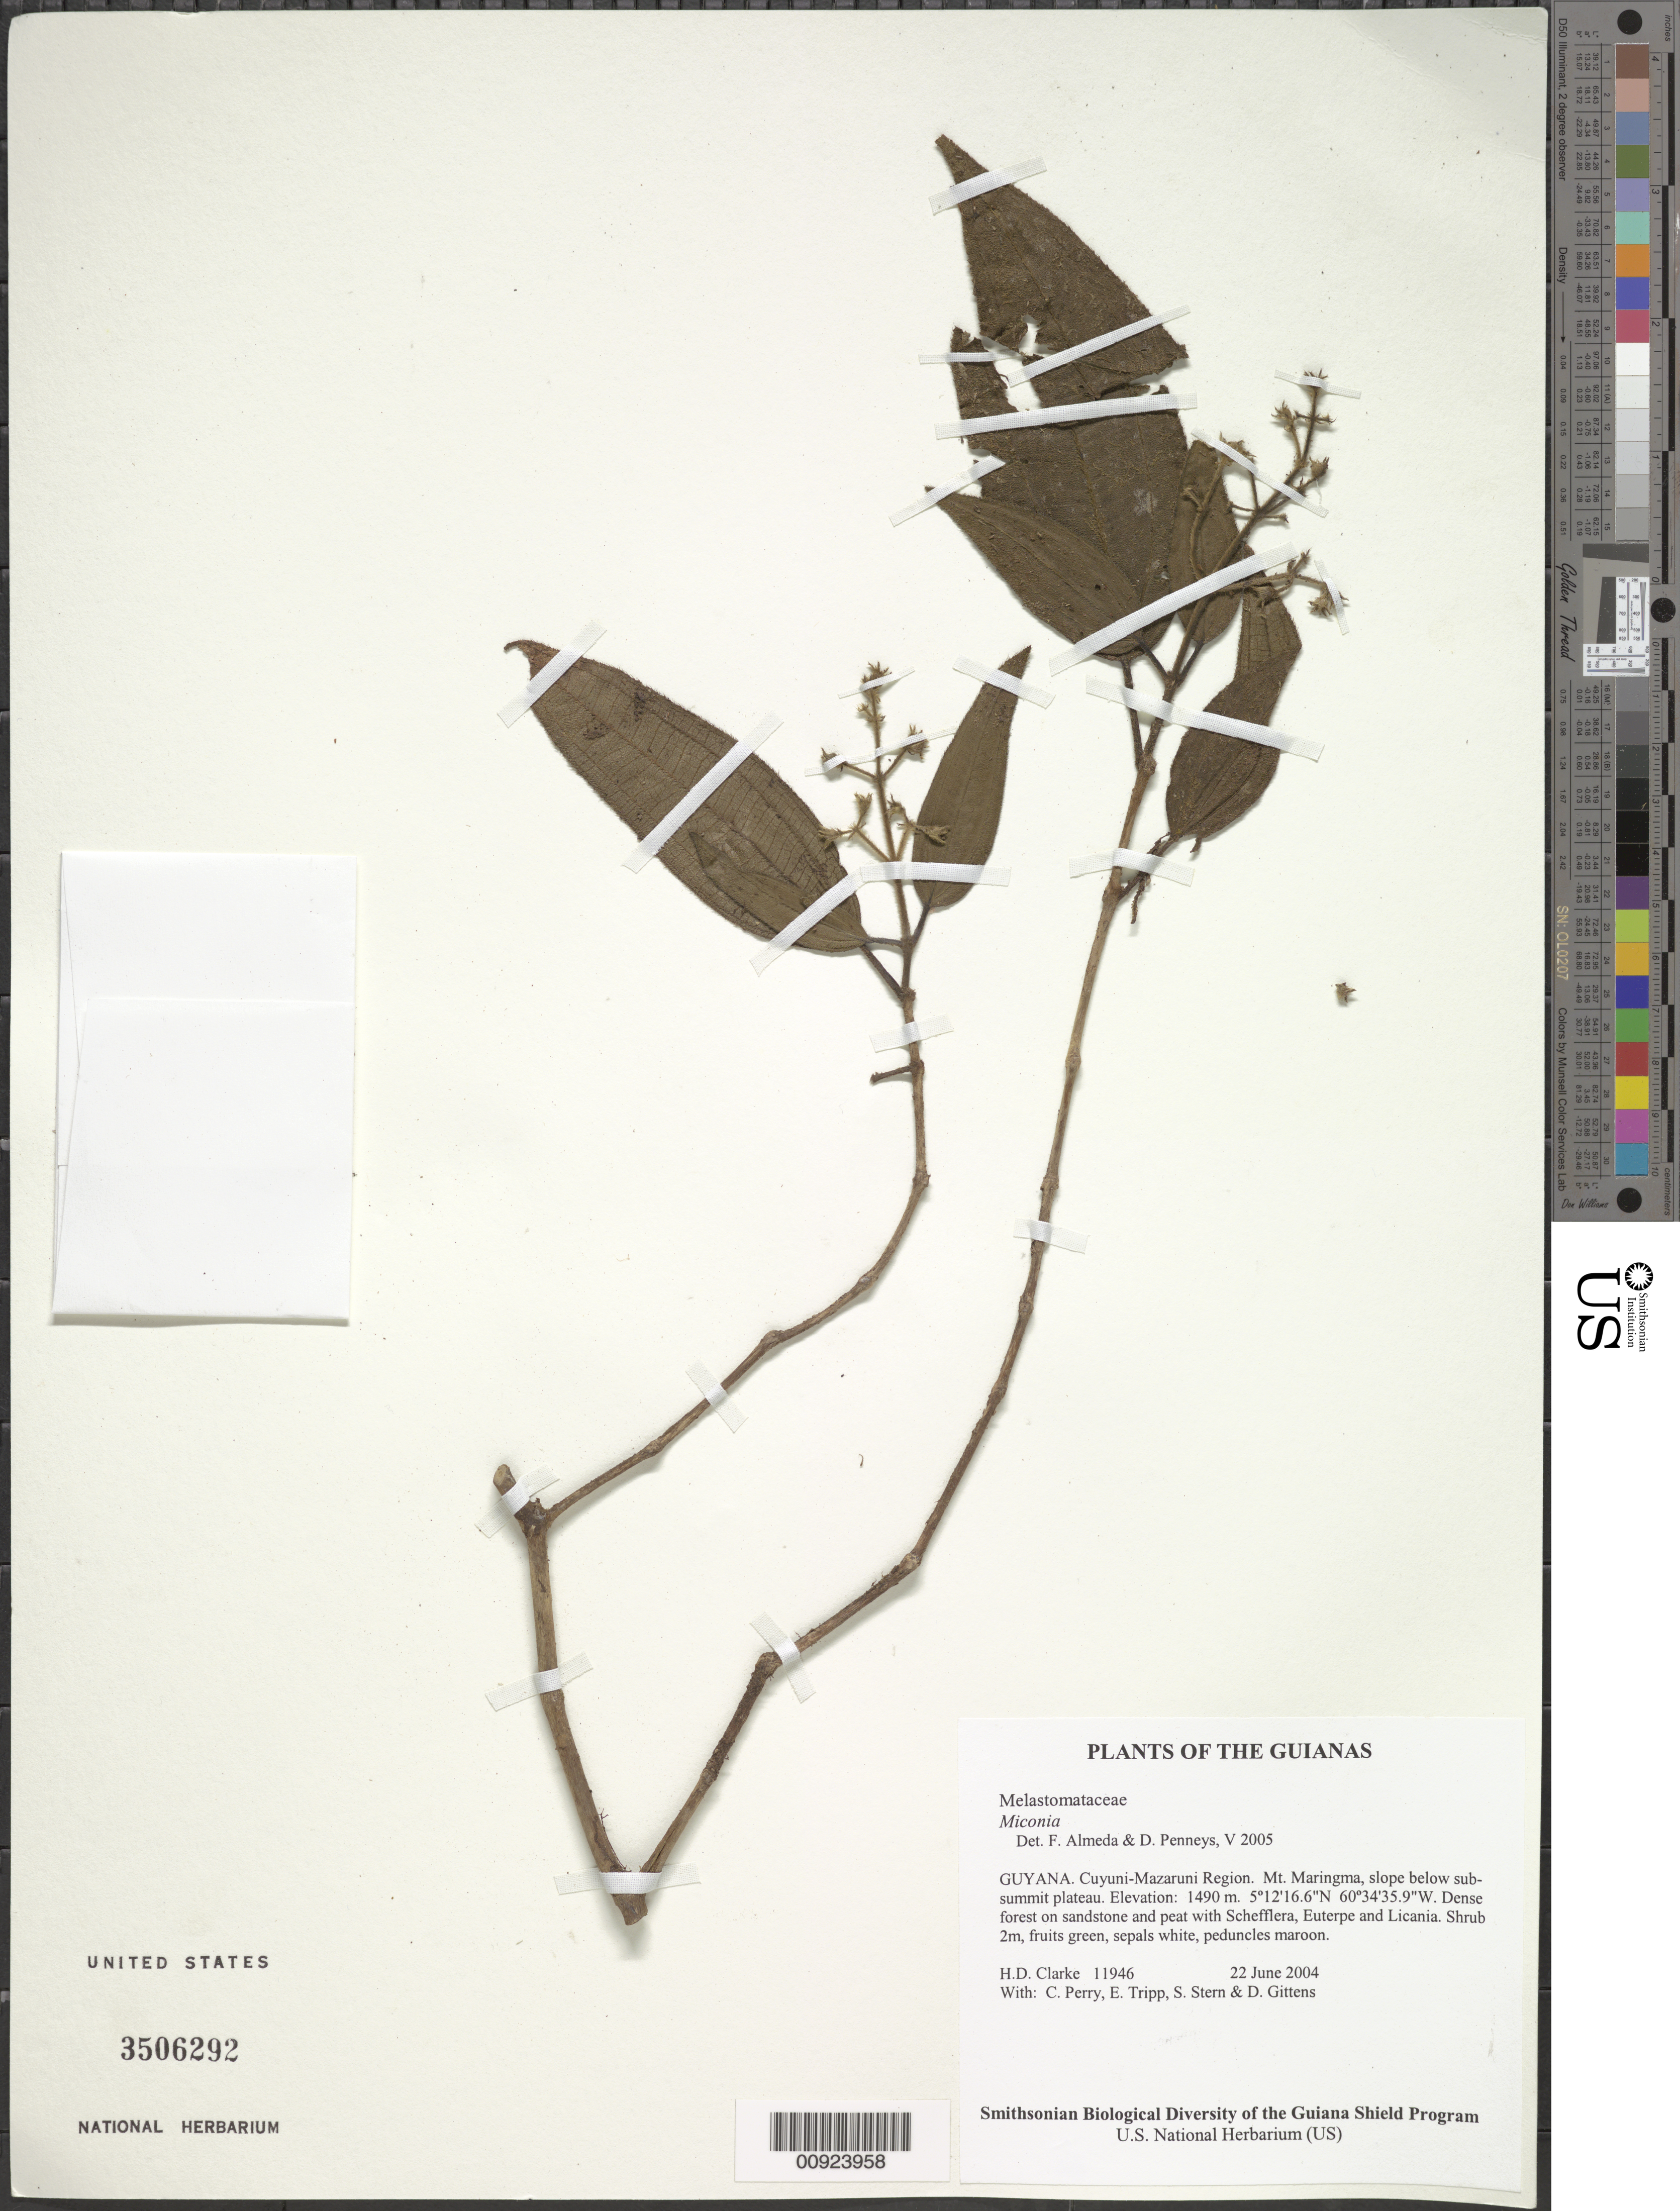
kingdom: Plantae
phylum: Tracheophyta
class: Magnoliopsida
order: Myrtales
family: Melastomataceae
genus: Miconia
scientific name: Miconia sp.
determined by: Almeda, F.; Penneys, D. S.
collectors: H. D. Clarke, C. Perry, E. Tripp, S. R. Stern & D. Gittens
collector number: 11946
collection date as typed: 22 June 2004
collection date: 2004-06-22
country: Guyana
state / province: Cuyuni-Mazaruni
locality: Mt. Maringma, slope below sub-summit plateau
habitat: Dense forest on sandstone and peat with Schefflera, Euterpe and Licania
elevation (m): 1490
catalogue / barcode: US 3506292